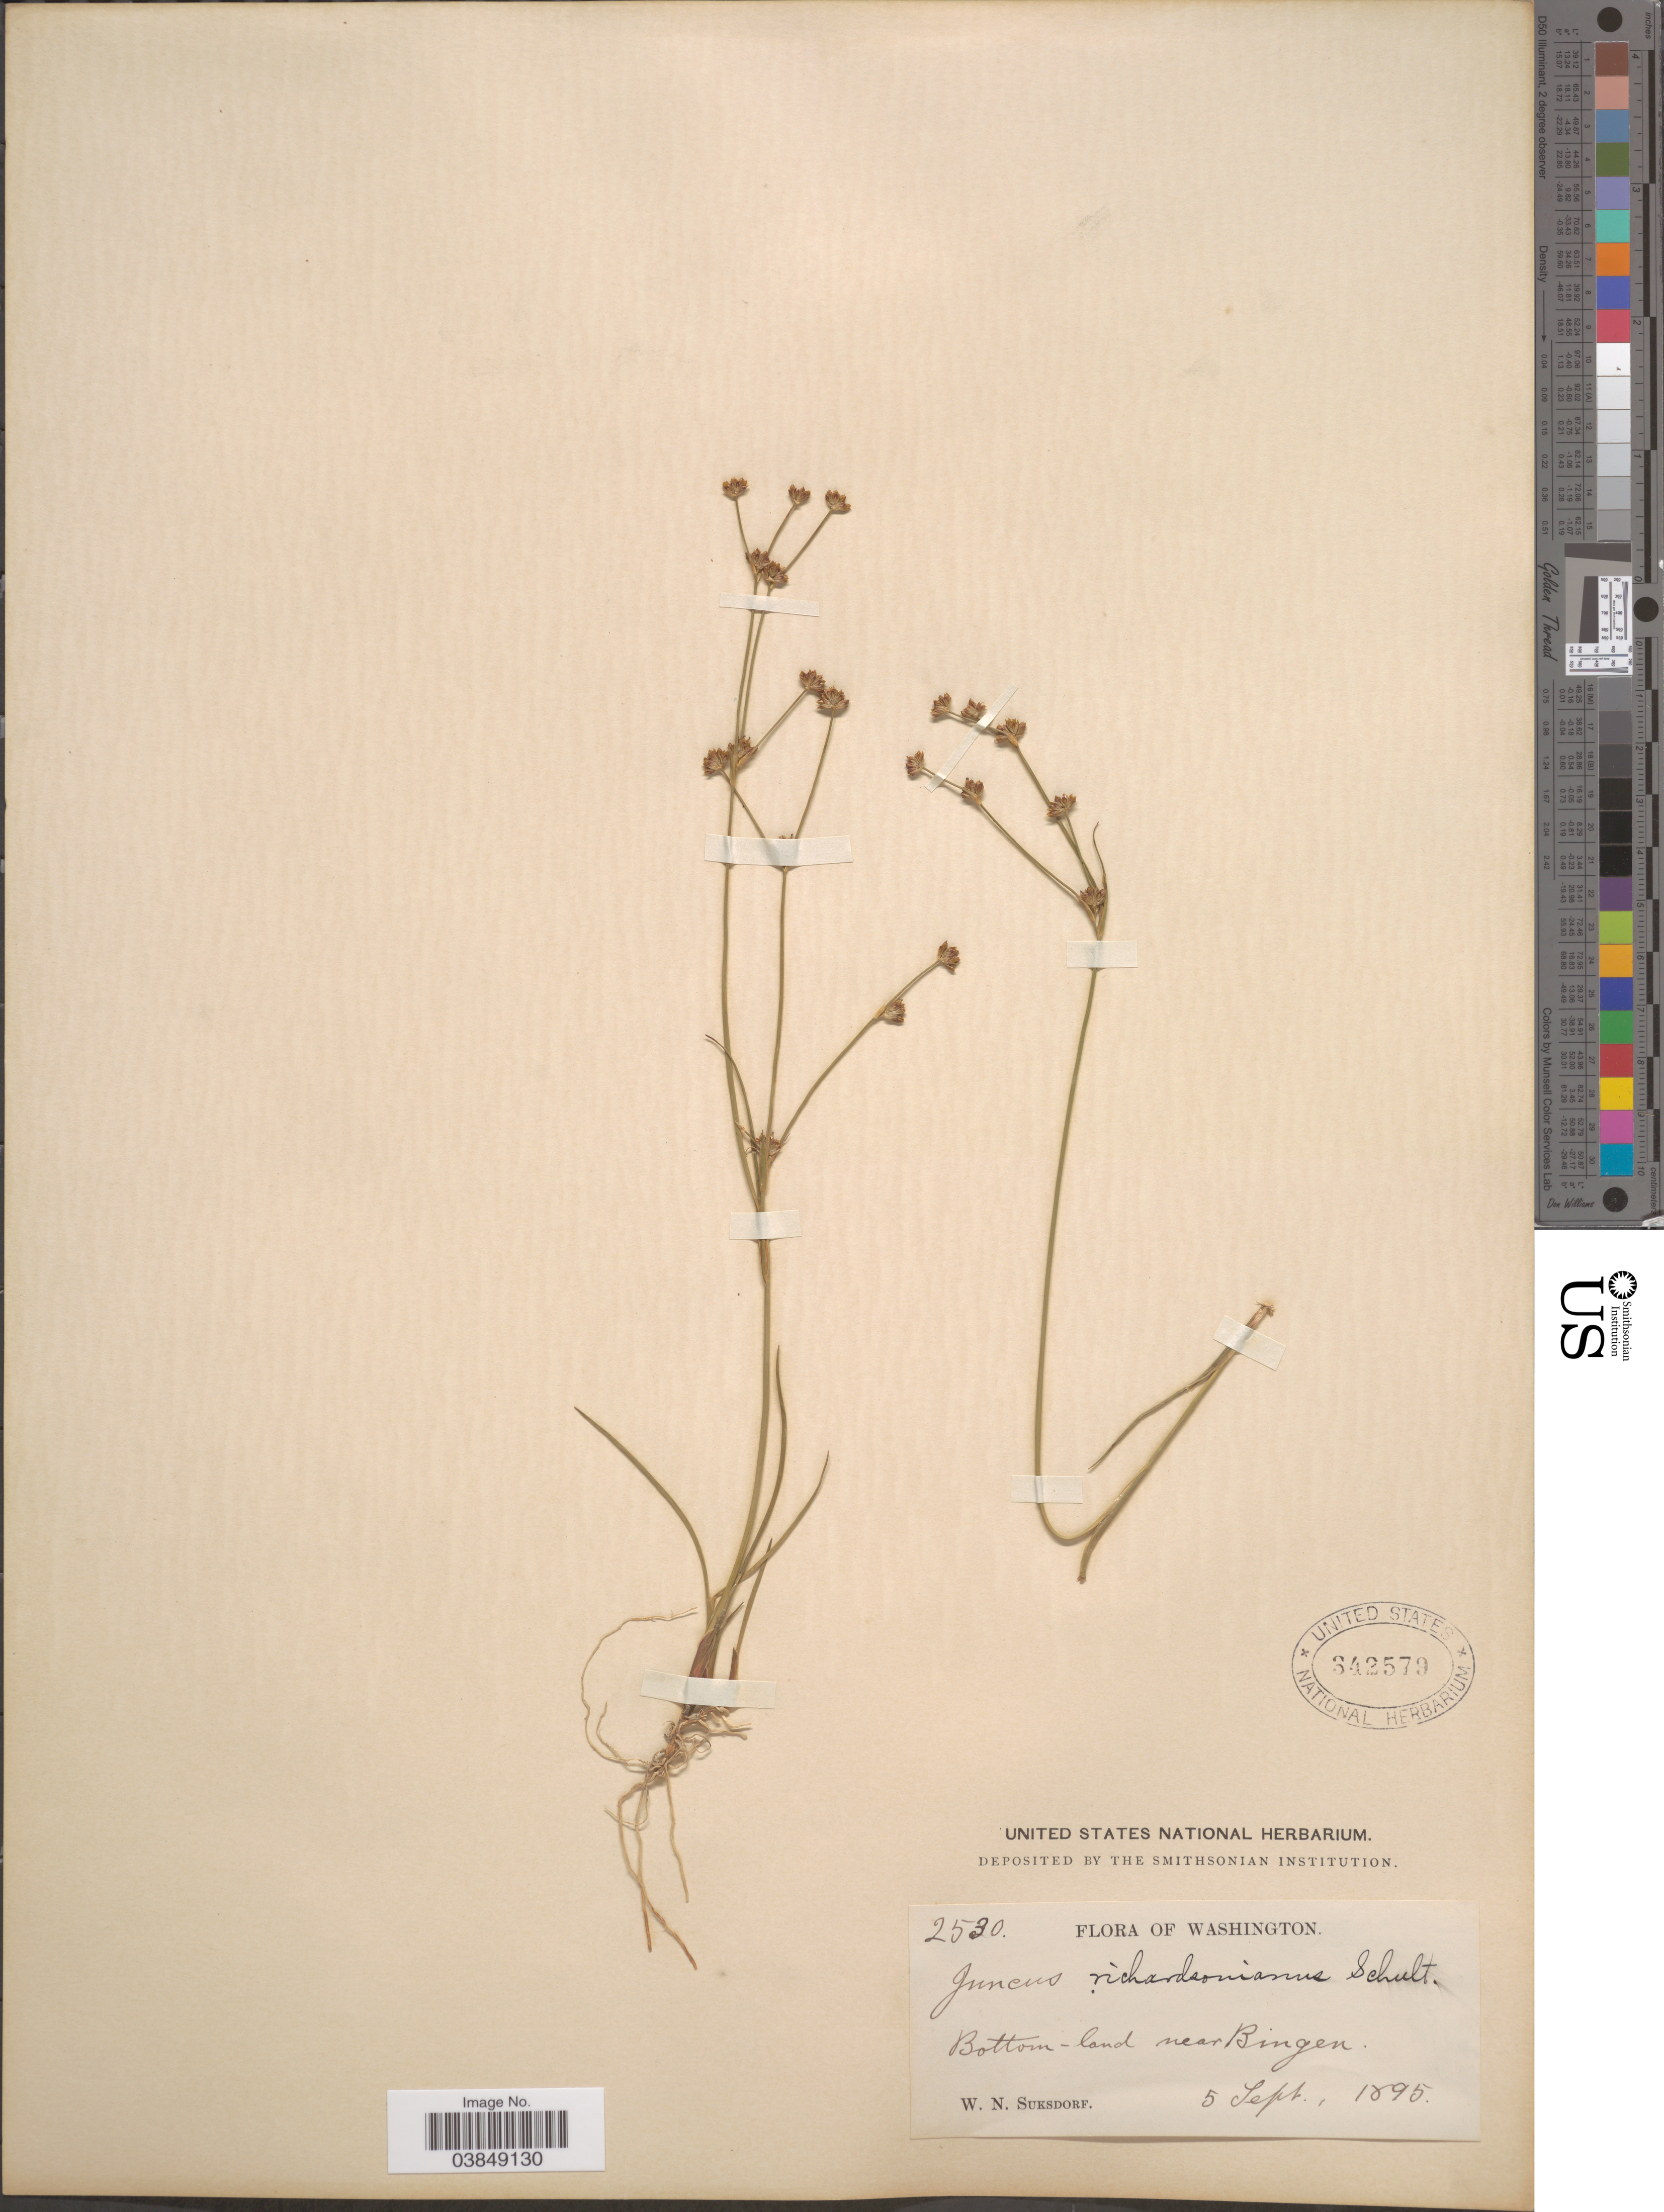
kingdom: Plantae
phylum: Tracheophyta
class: Liliopsida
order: Poales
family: Juncaceae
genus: Juncus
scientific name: Juncus alpinus var. rariflorus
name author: (Hartm.) Hartm.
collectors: W. N. Suksdorf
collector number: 2530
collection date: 1895-09-05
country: United States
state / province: Washington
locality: Bottom-land near Bingen.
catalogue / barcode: US 342579